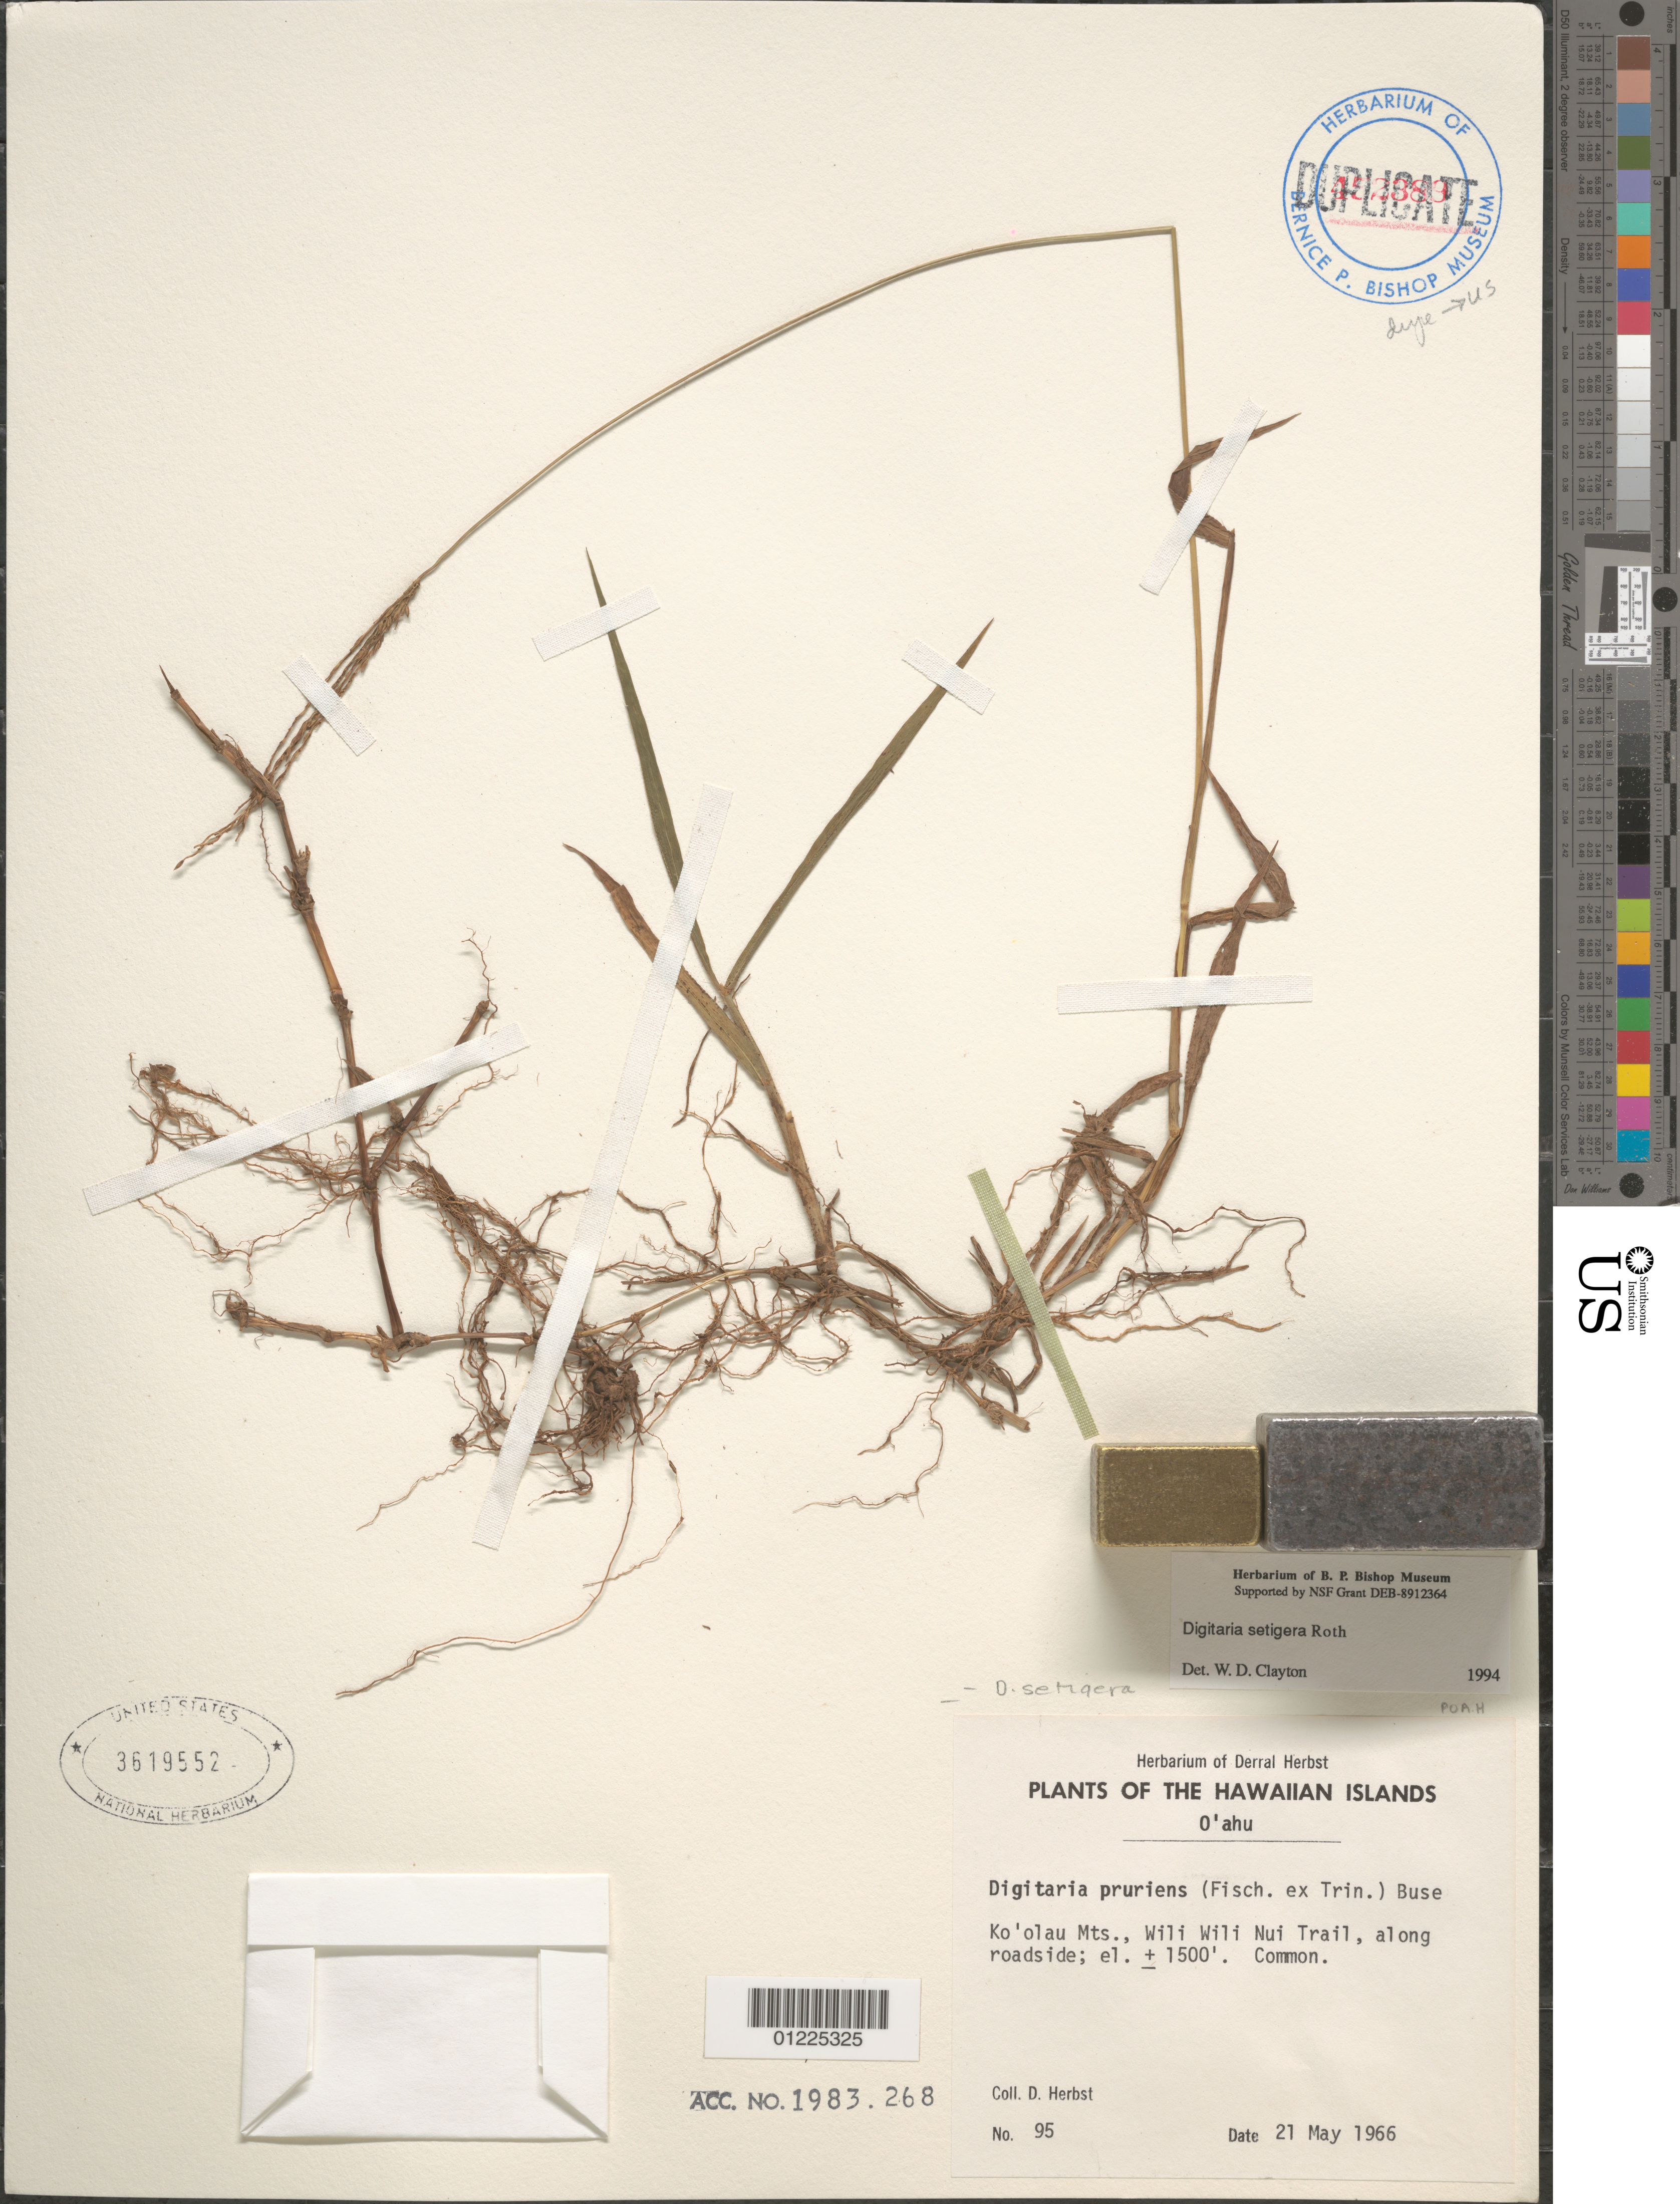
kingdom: Plantae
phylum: Tracheophyta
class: Liliopsida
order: Poales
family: Poaceae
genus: Digitaria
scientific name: Digitaria setigera var. setigera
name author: Roth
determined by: Faccenda, K.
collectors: D. Herbst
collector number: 95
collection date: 1966-05-21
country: United States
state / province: Hawaii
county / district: Honolulu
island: Oahu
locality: Ko'olau Mts, Wili Wili Nui Trail, along roadside.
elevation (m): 457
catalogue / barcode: US 3619552